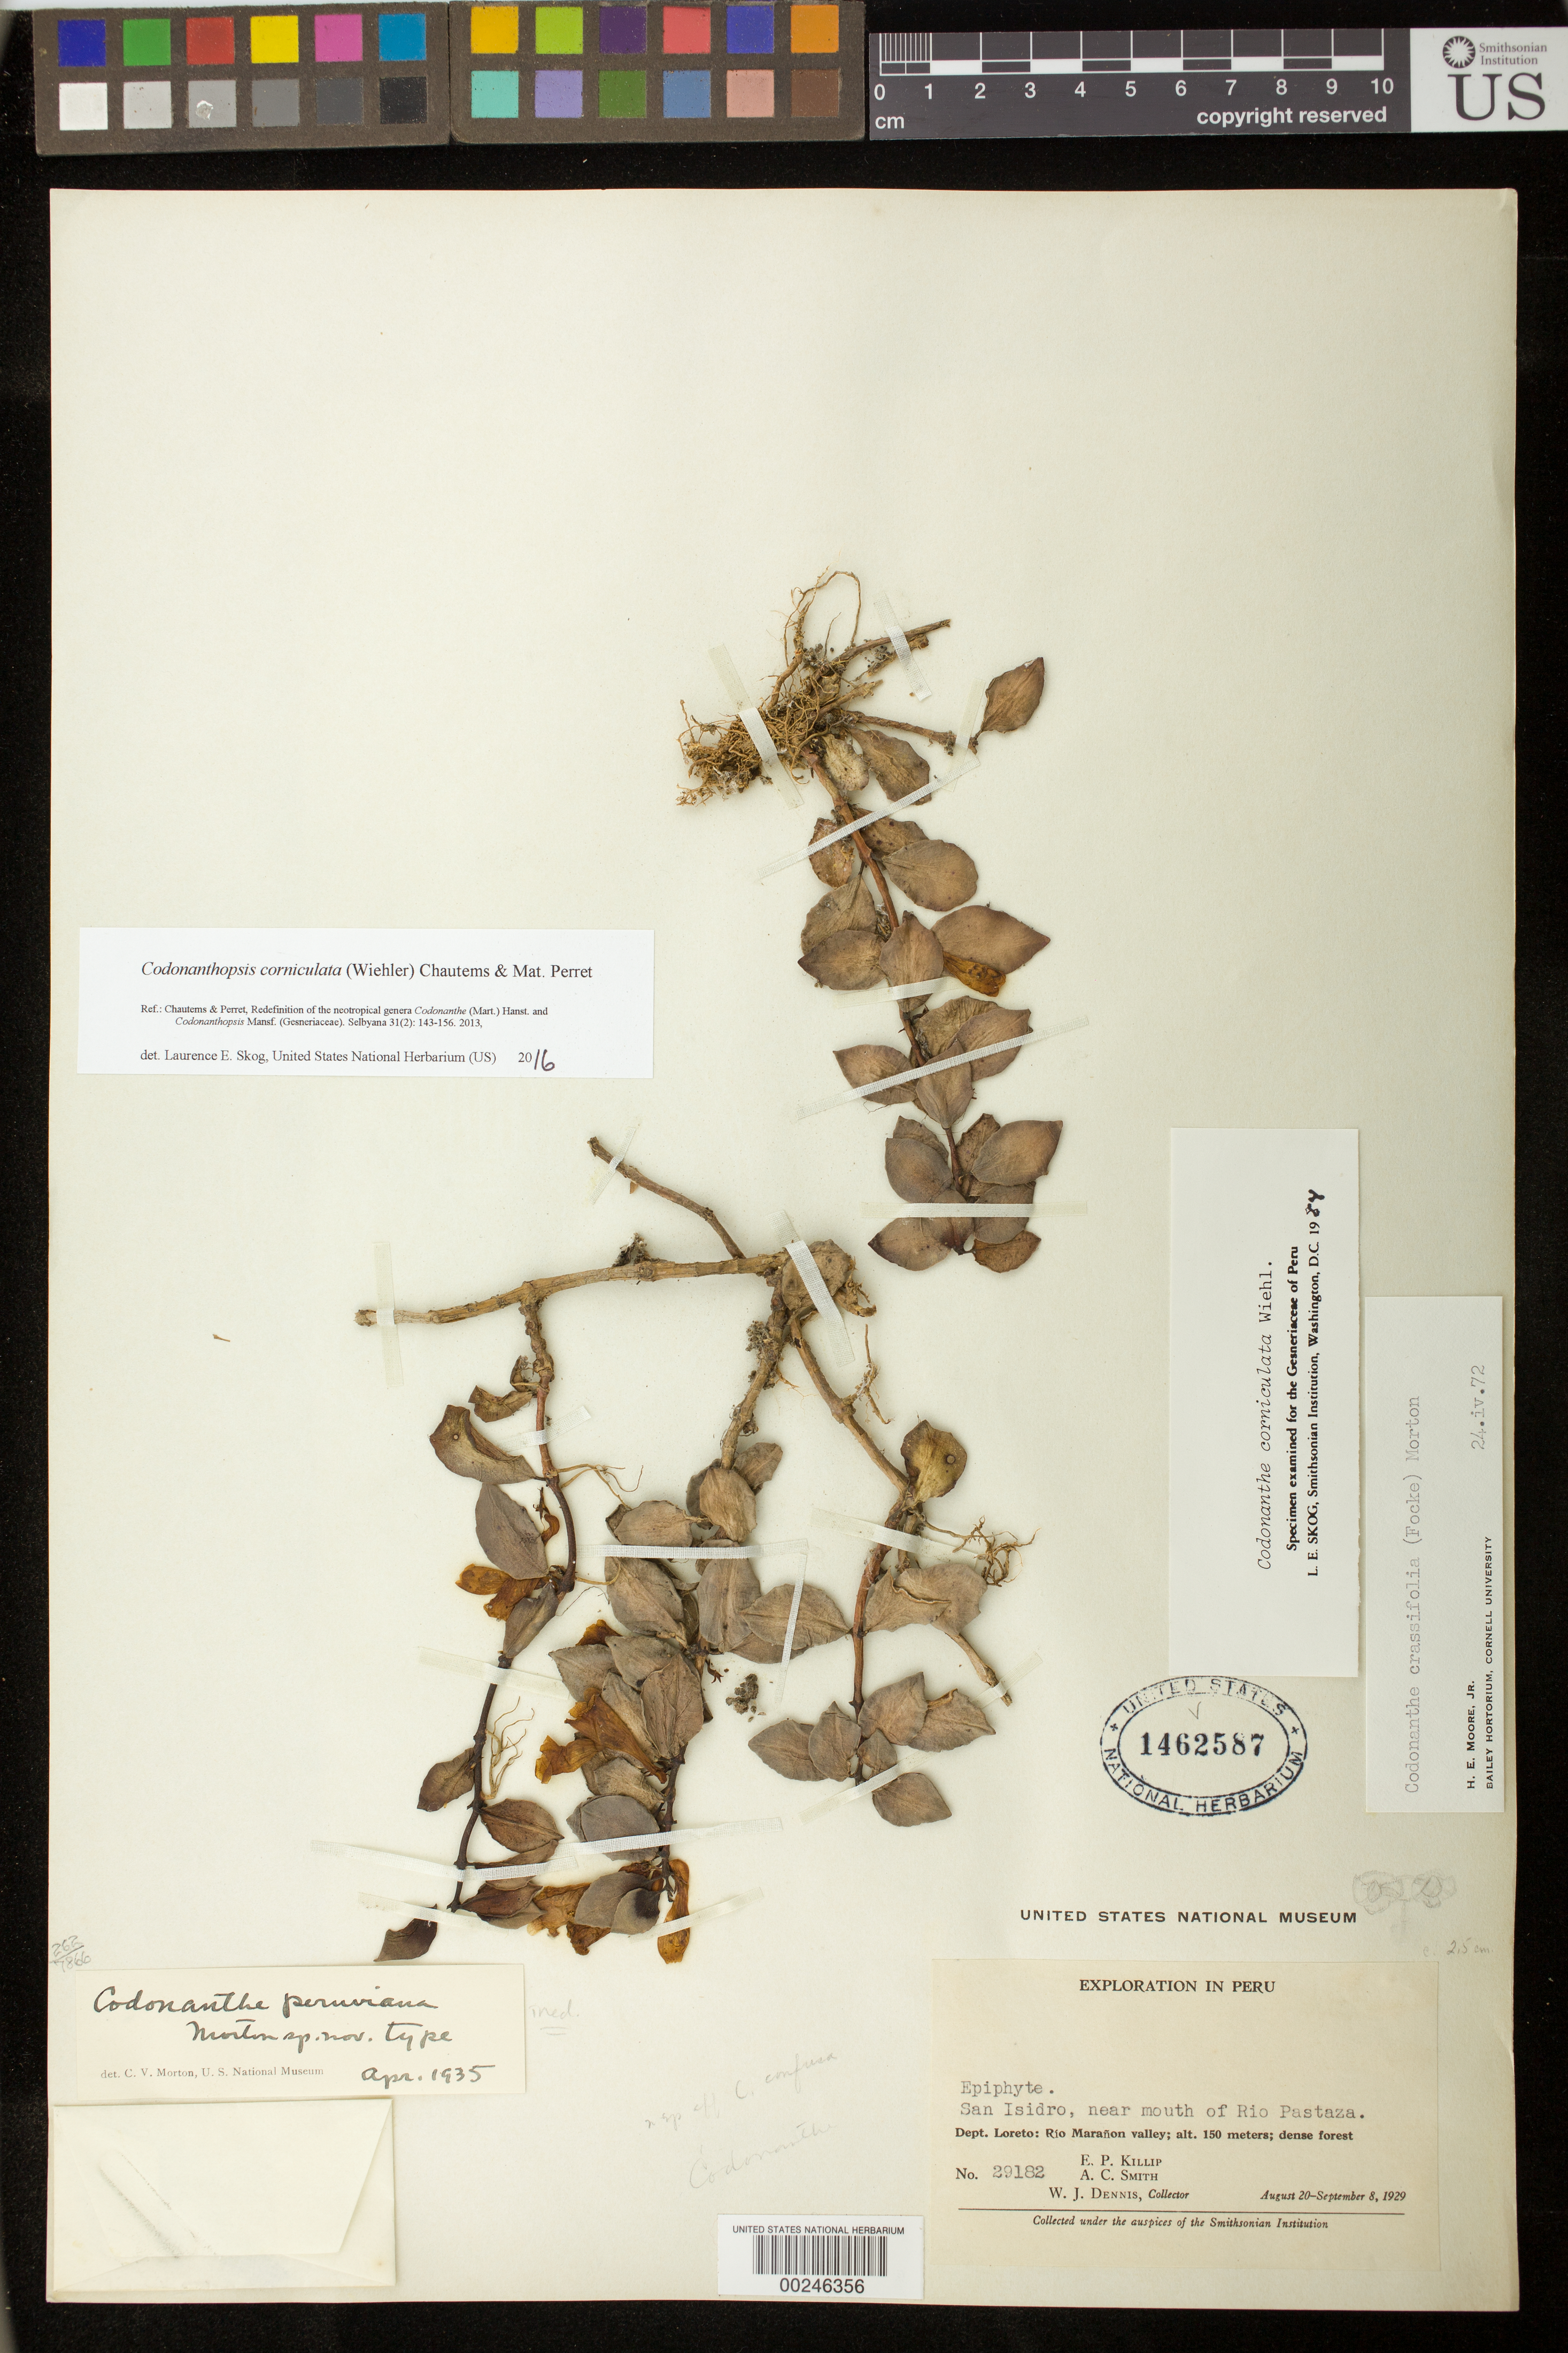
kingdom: Plantae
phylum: Tracheophyta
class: Magnoliopsida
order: Lamiales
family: Gesneriaceae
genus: Codonanthopsis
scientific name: Codonanthopsis corniculata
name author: (Wiehler) Chautems & Mat.Perret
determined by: Skog, Laurence E.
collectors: E. P. Killip, A. C. Smith & W. J. Dennis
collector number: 29182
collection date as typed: Aug-Sep 1929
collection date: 1929-08/1929-09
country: Peru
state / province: Loreto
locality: San Isidro, near mouth of Rio Pastaza, Rio Maranon valley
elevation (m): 1050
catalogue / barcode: US 1462587